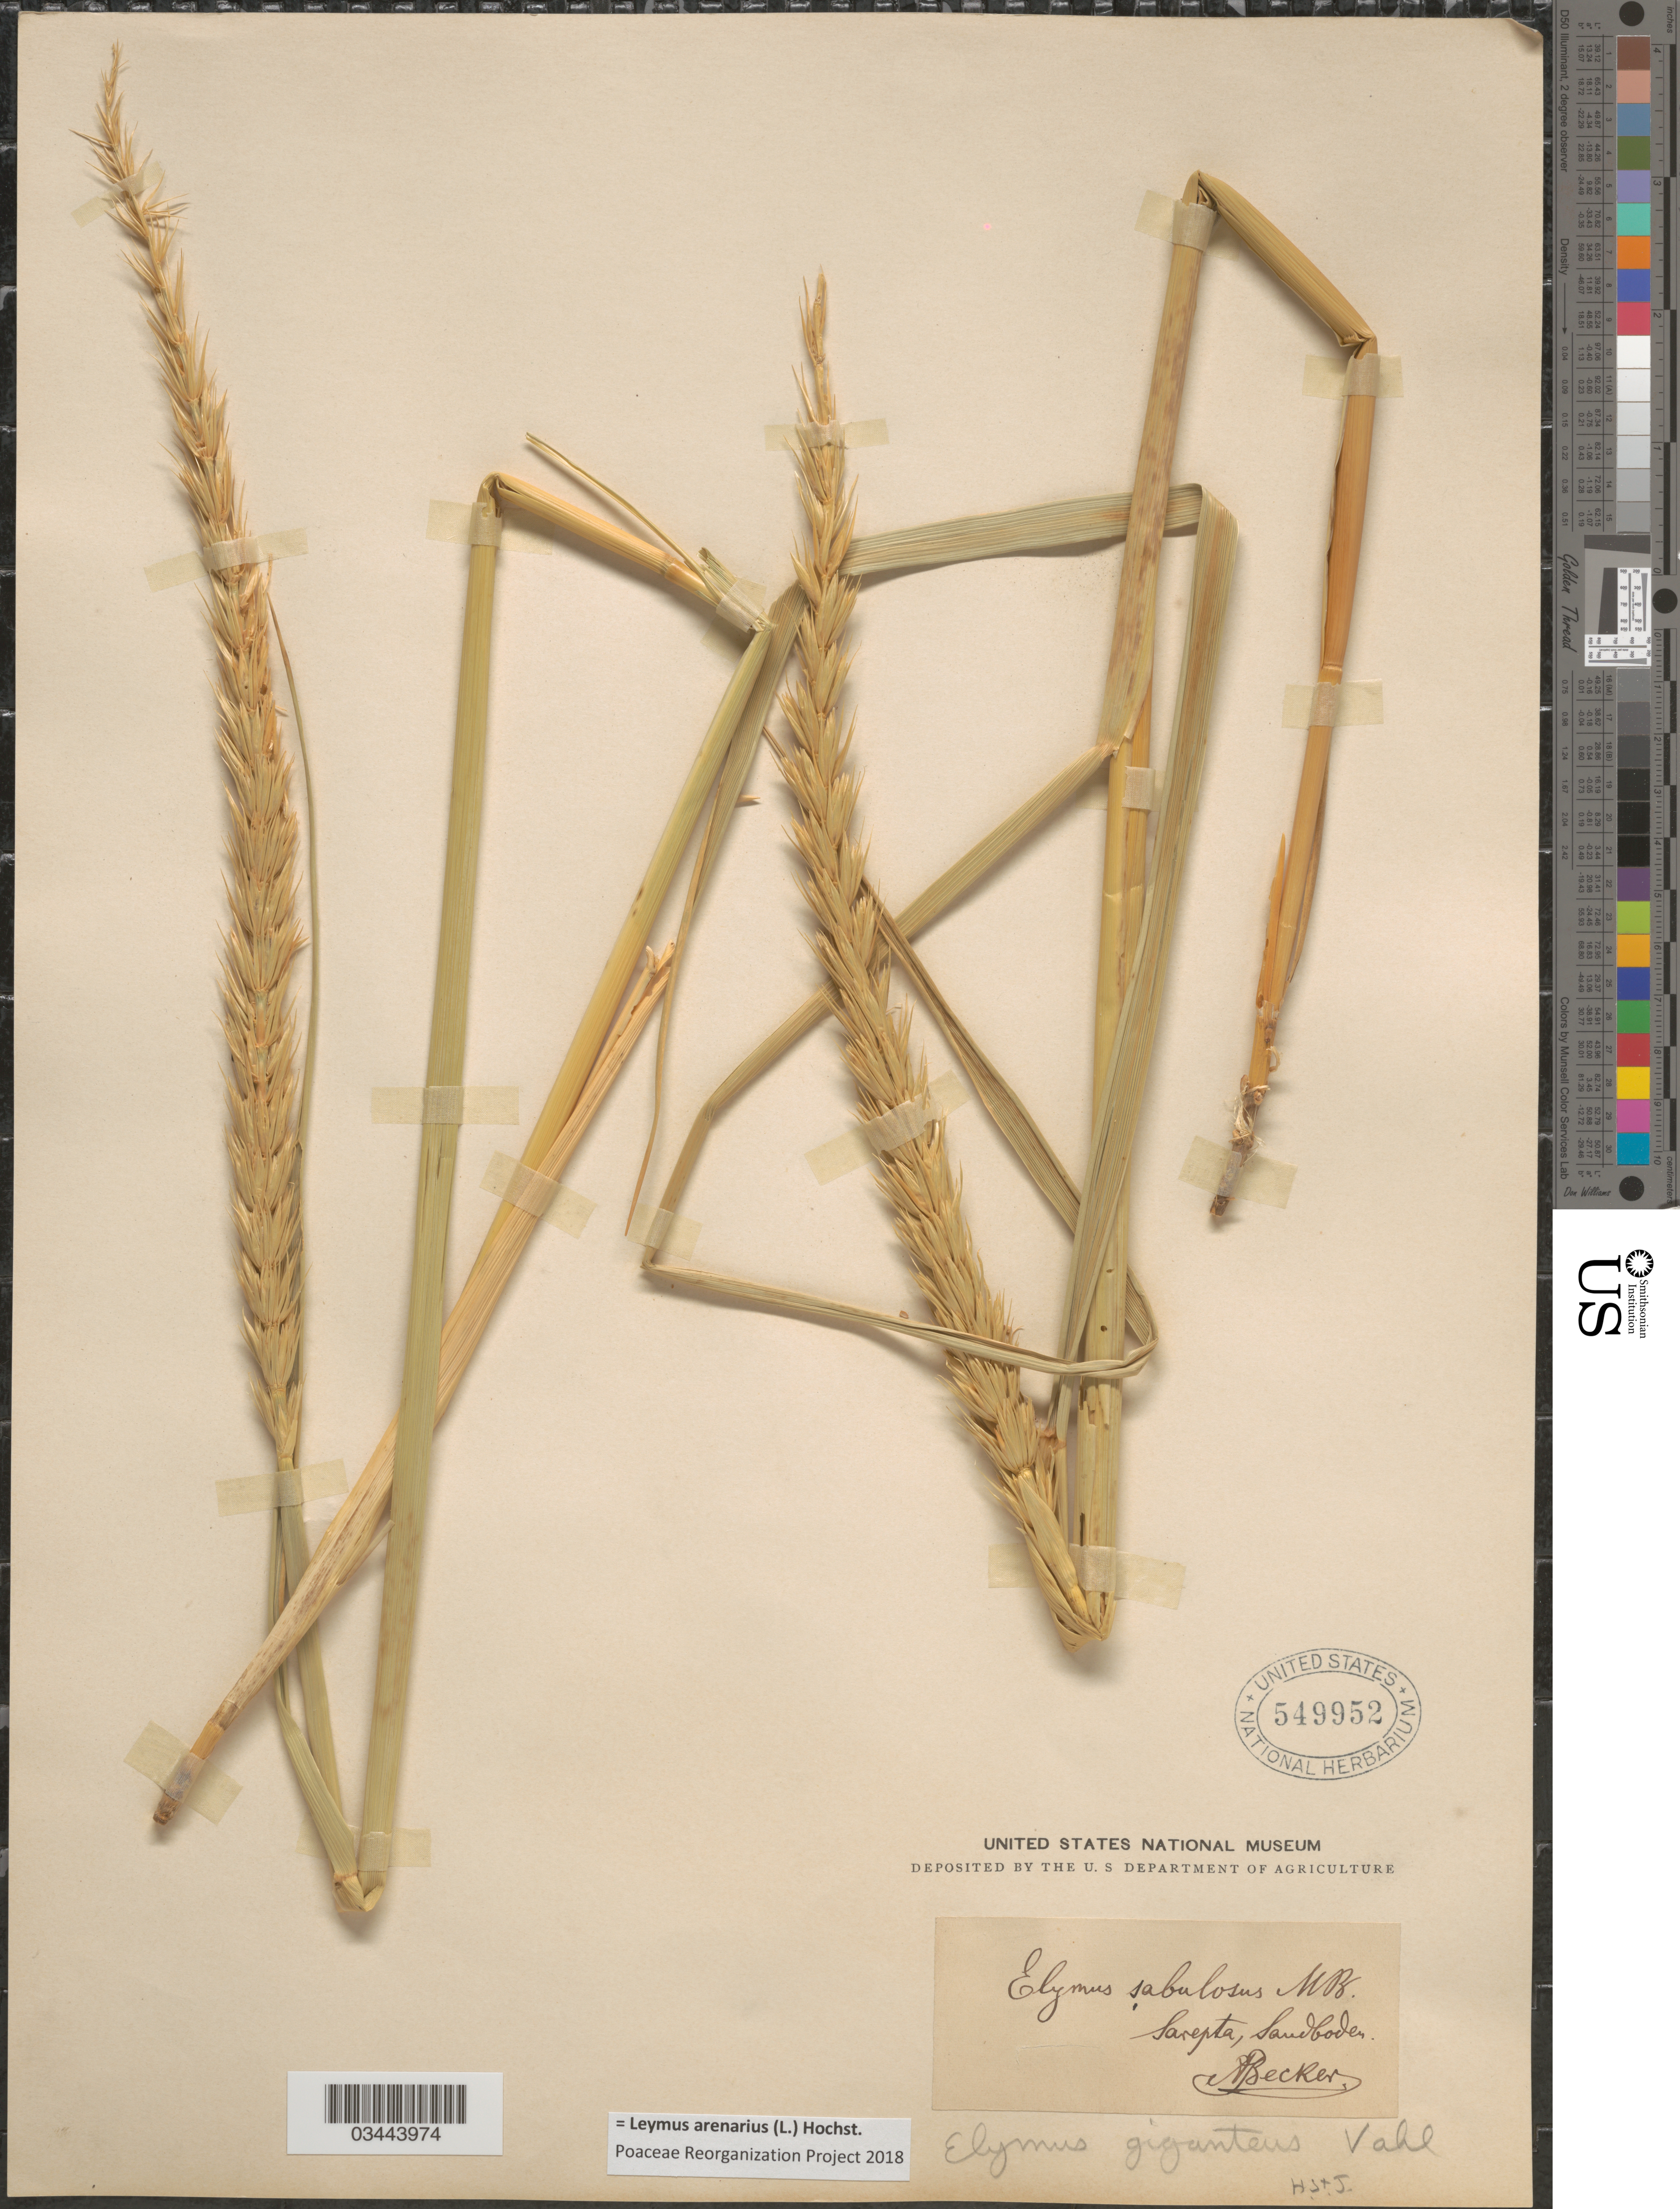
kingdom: Plantae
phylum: Tracheophyta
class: Liliopsida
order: Poales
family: Poaceae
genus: Leymus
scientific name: Leymus arenarius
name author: (L.) Hochst.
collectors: A. Becker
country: Russian Federation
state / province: Volgograd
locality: Sarepta, Sandboden.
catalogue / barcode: US 549952